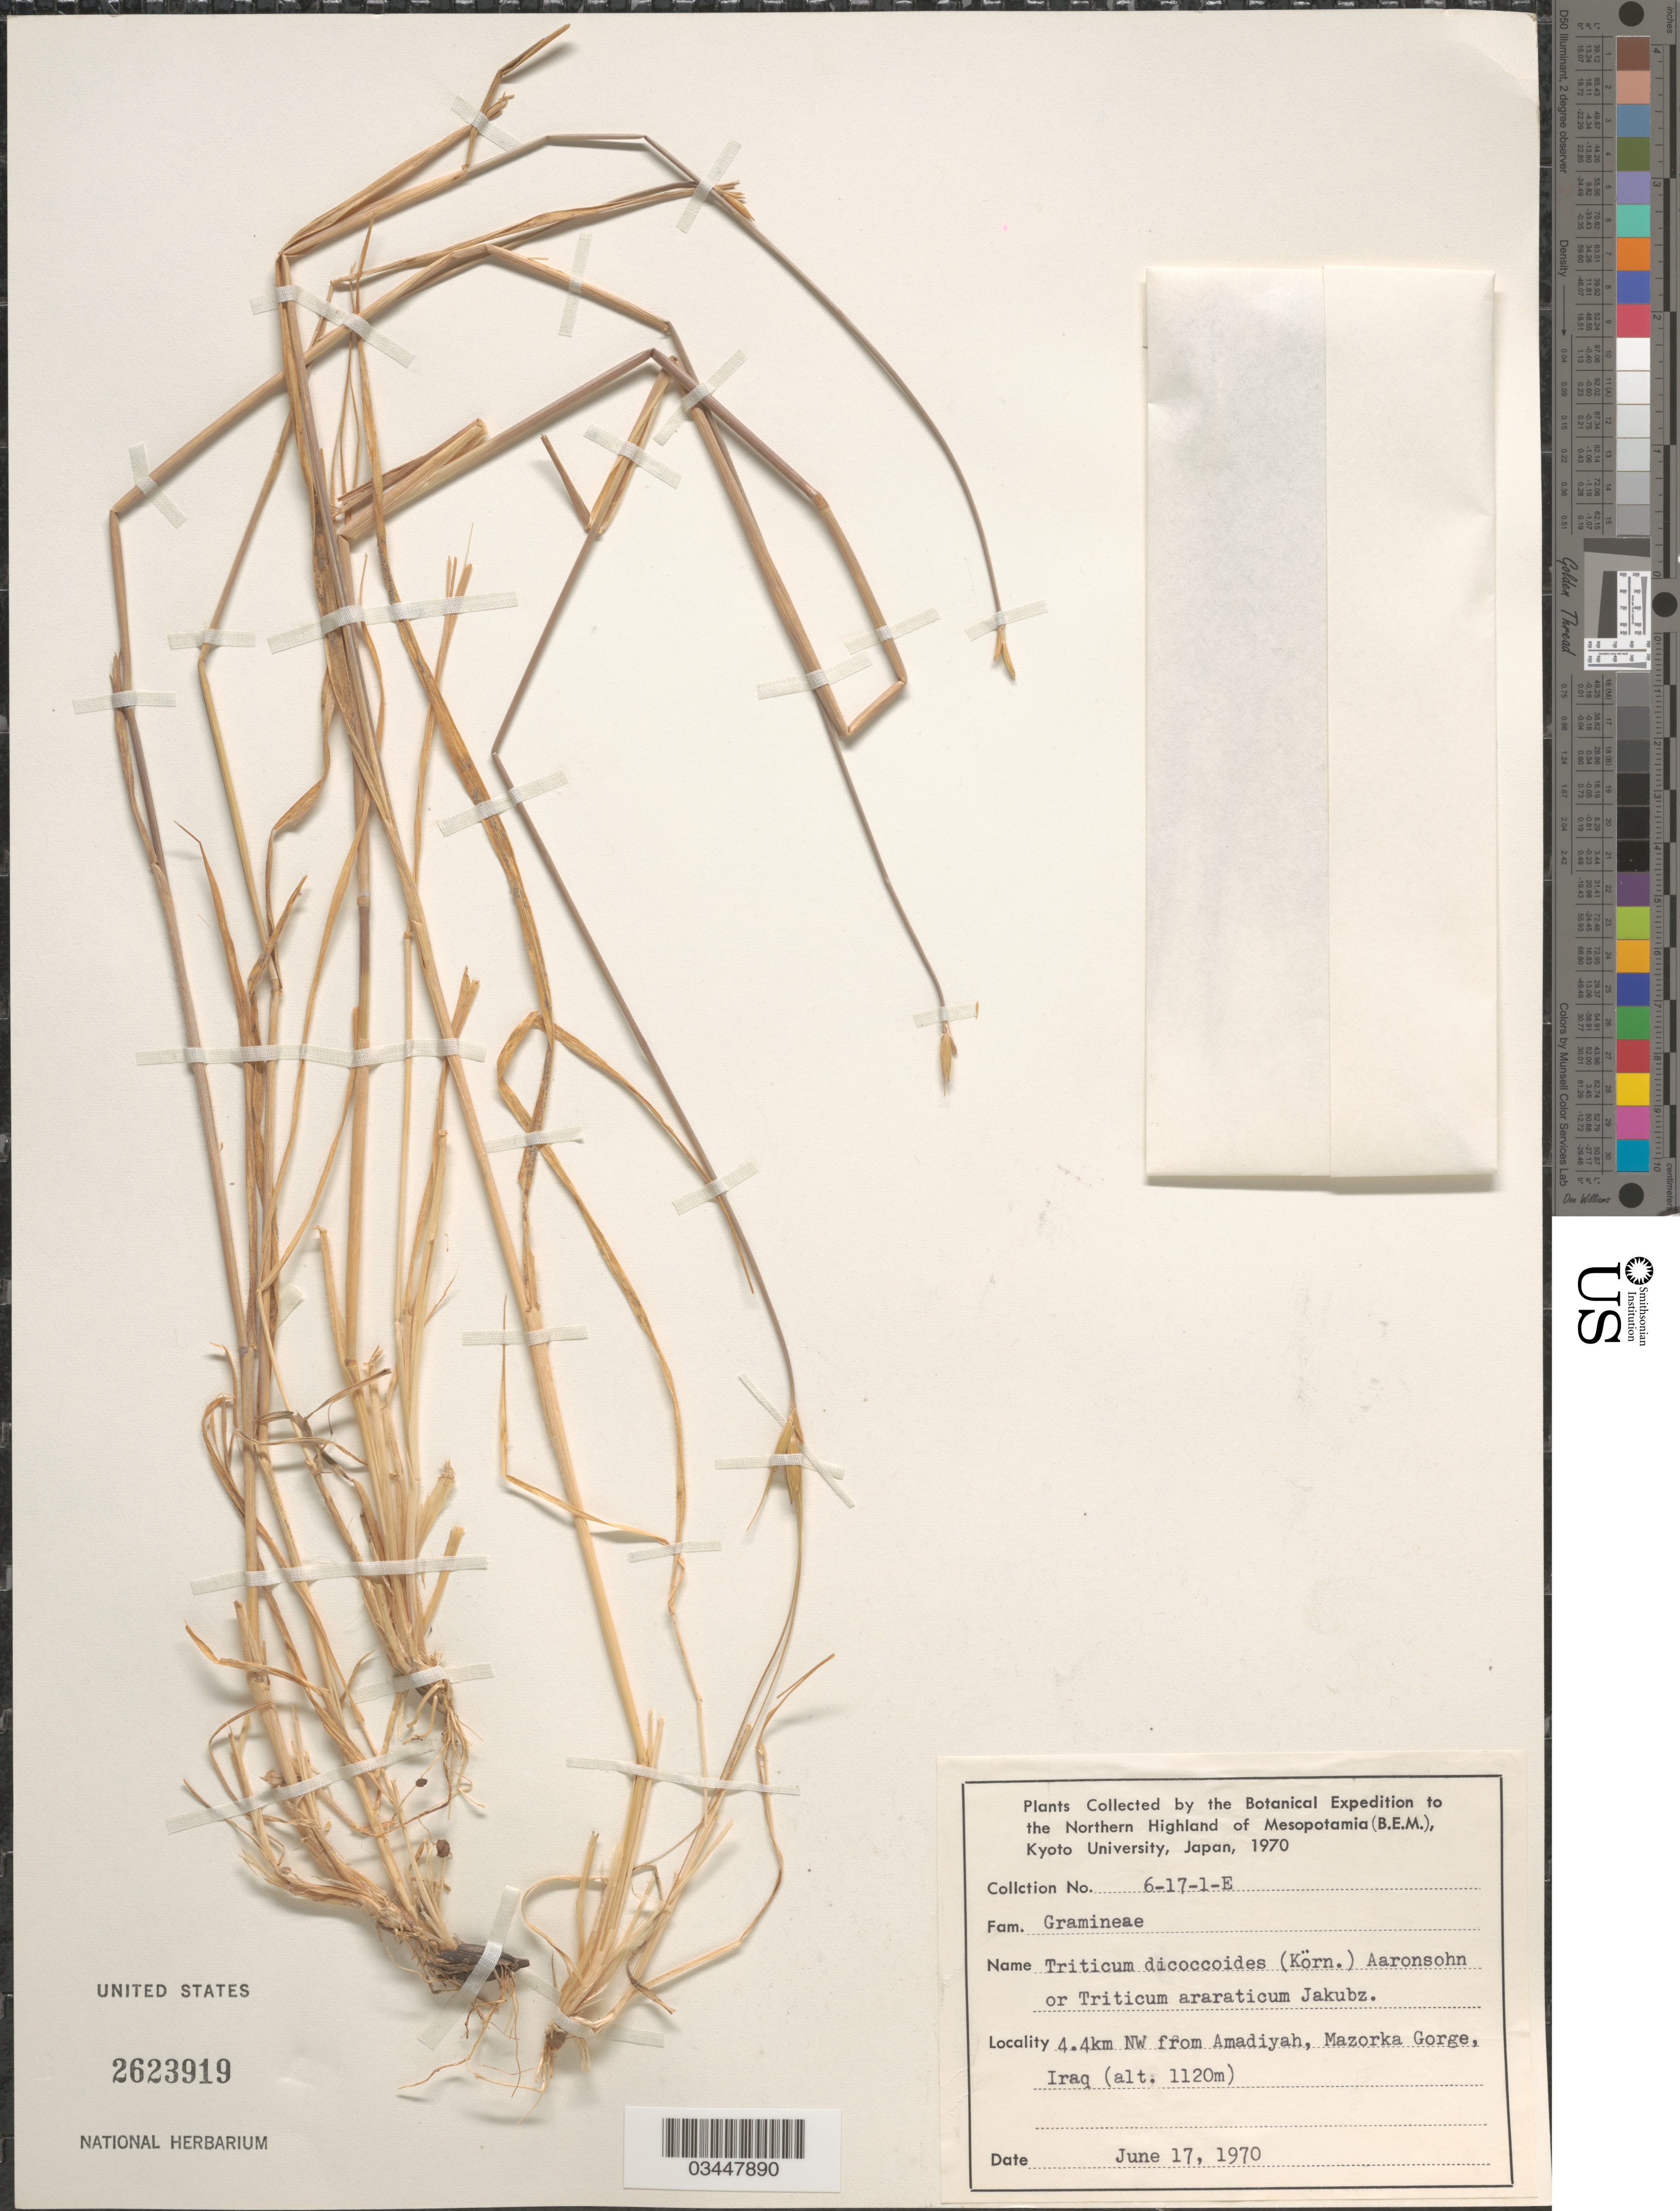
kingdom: Plantae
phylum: Tracheophyta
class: Liliopsida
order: Poales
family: Poaceae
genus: Triticum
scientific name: Triticum dicoccoides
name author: (Körn.) Körn. ex Schweinf.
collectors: Botanical Expedition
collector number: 6-17-1-E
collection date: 1970-06-17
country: Iraq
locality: To the Northern Highland of Mesopotamia (B.E.M.). 4.4km NW from Amadiyah, Mazorka Gorge.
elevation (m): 1120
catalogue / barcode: US 2623919